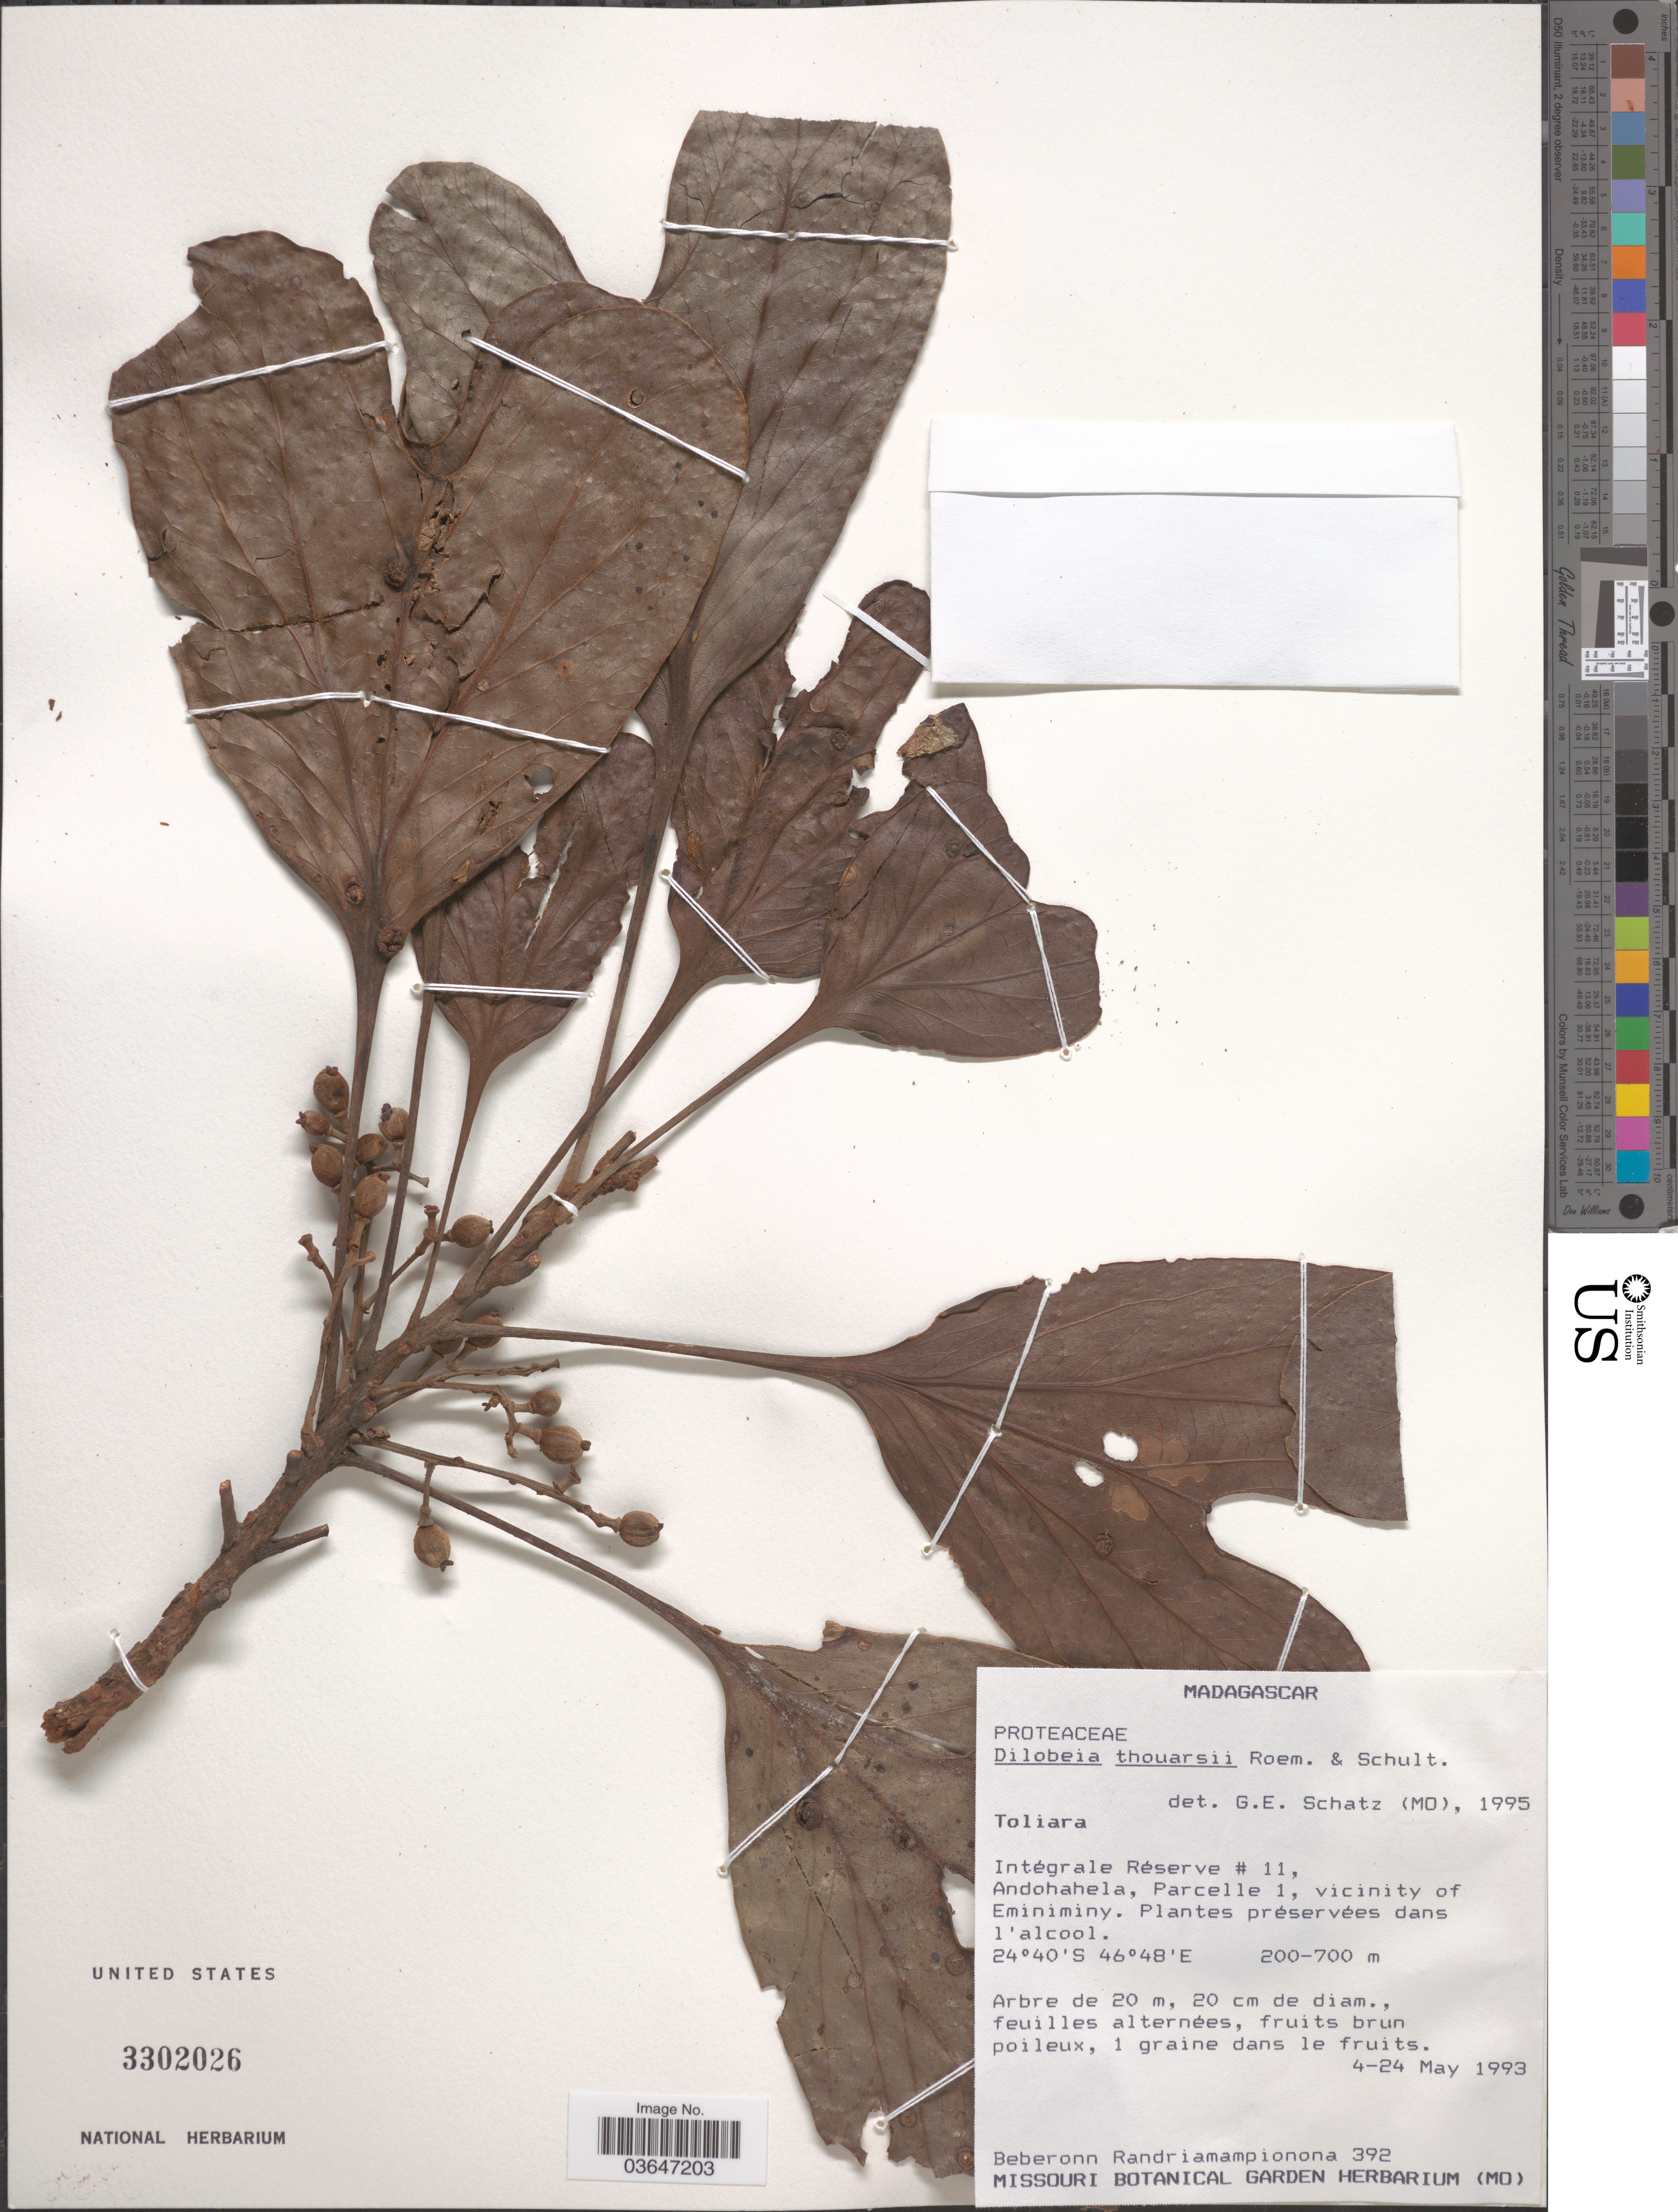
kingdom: Plantae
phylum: Tracheophyta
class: Magnoliopsida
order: Proteales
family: Proteaceae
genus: Dilobeia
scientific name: Dilobeia thouarsii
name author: Roem. & Schult.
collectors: B. Randriamampionona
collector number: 392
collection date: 1993-05-04/1993-05-24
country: Madagascar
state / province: Anosy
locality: Intégrale Réserve # 11, Andohahela, Parcelle 1, vicinity of Eminiminy.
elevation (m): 200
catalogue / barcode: US 3302026